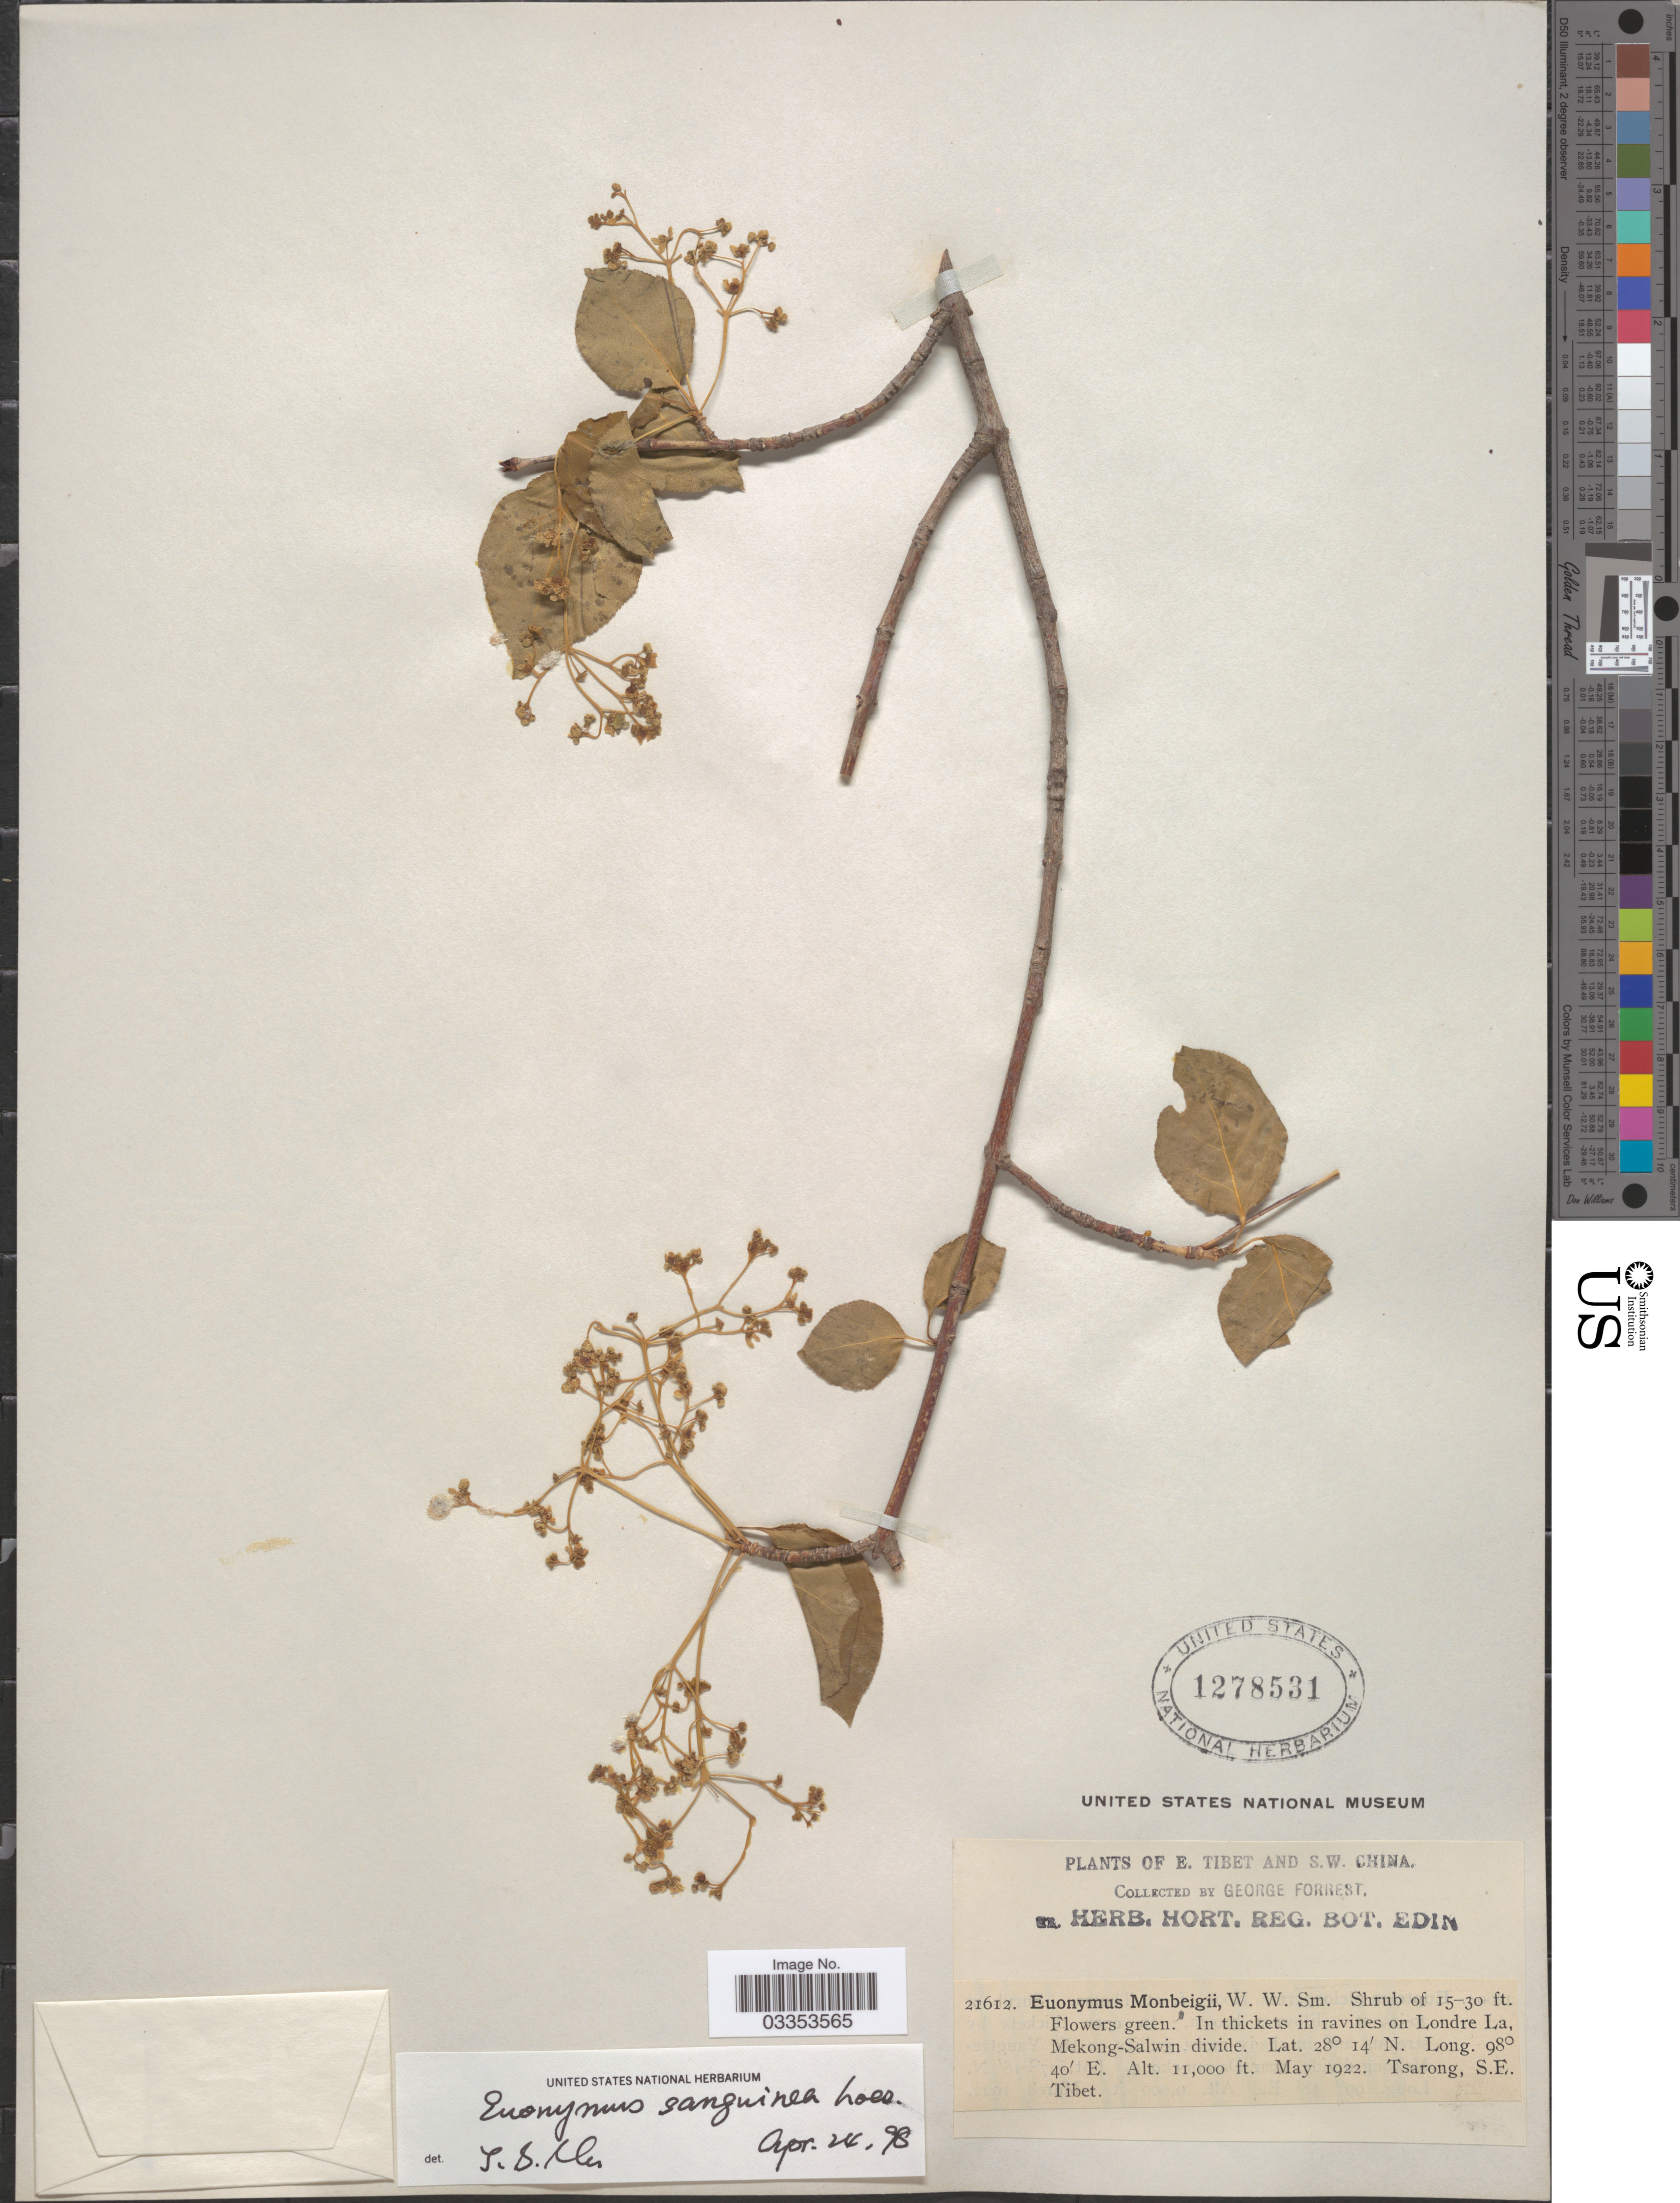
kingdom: Plantae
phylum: Tracheophyta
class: Magnoliopsida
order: Celastrales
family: Celastraceae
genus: Euonymus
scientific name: Euonymus sanguineus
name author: Loes.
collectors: G. Forrest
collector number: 21612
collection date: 1922-05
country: China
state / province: Xizang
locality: E. Tibet and S.W. China. In thickets in ravines on Londre La, Mekong-Salwin divide. Tsarong, S.E. Tibet.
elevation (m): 3353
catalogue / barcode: US 1278531